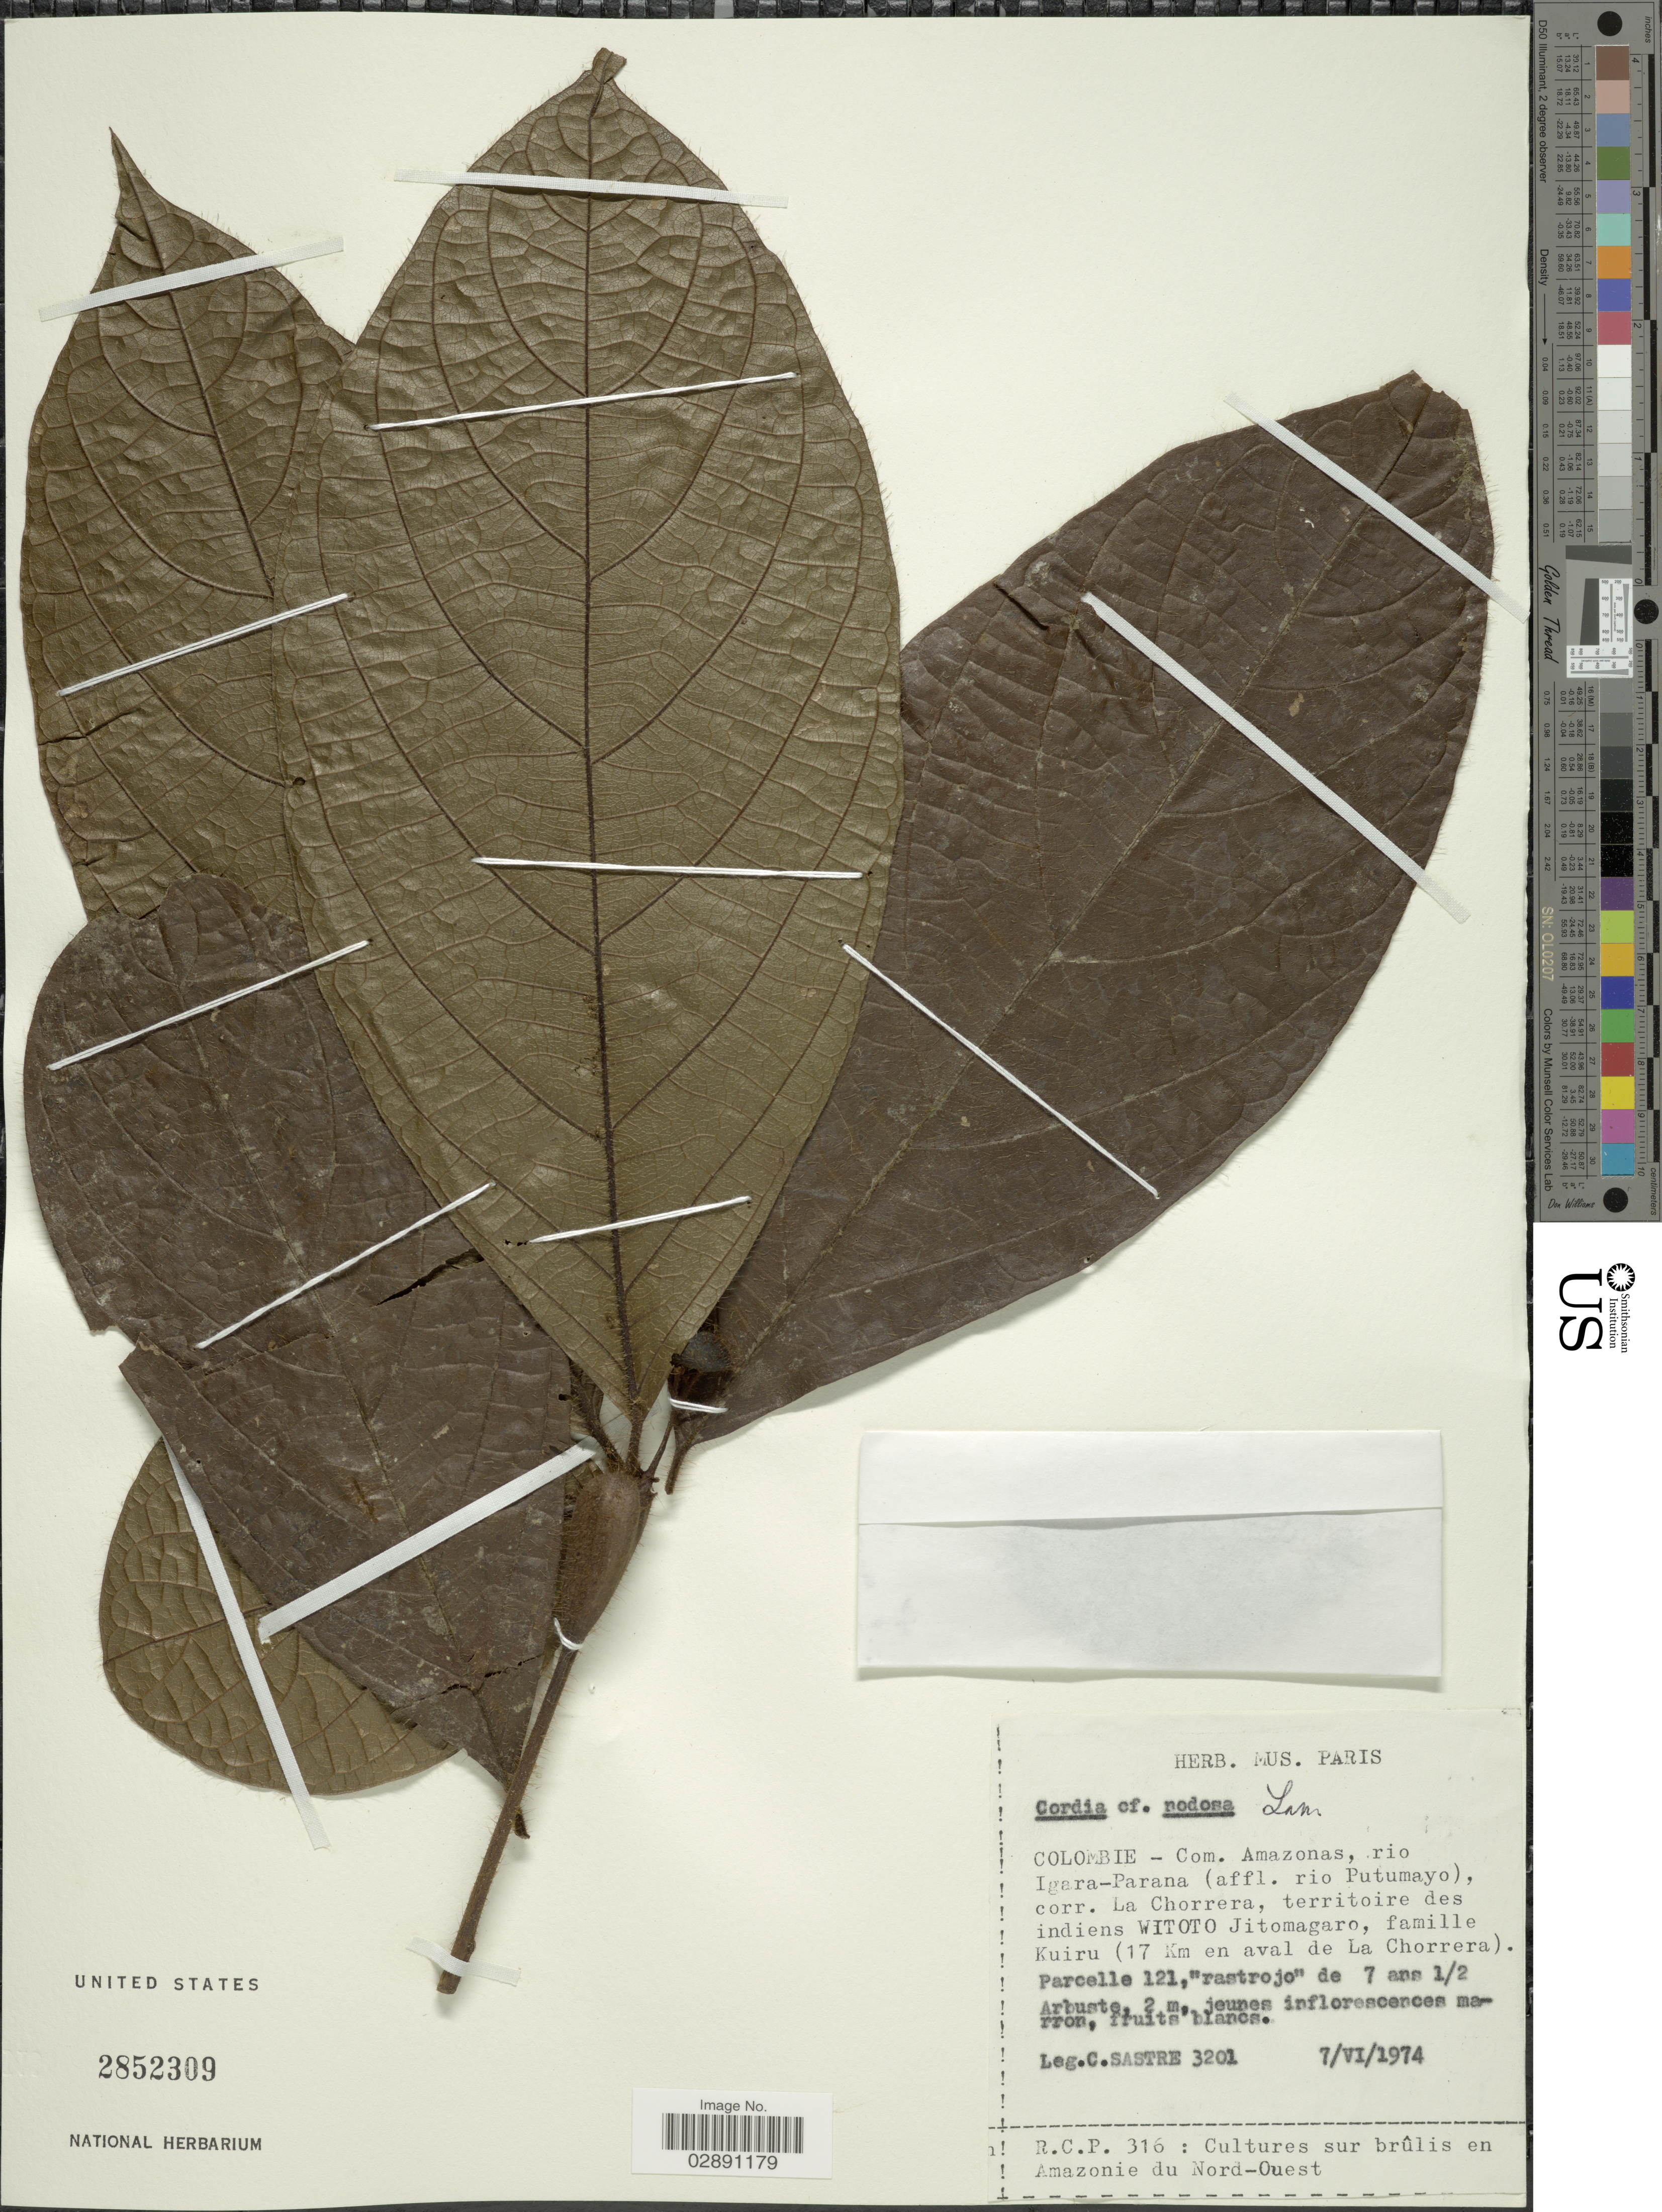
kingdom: Plantae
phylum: Tracheophyta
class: Magnoliopsida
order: Boraginales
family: Cordiaceae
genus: Cordia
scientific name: Cordia nodosa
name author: Lam.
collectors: C. Sastre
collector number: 3201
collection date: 1974-06-07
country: Colombia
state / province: Amazônas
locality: Com. Amazonas, rio Igara-Parana (affl. rio Putumayo), corr. La Chorrera, territoire des indiens Witoto Jitomagaro, famille Kuiru (17 Km en aval de La Chorrera). Parcelle 121.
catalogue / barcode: US 2852309